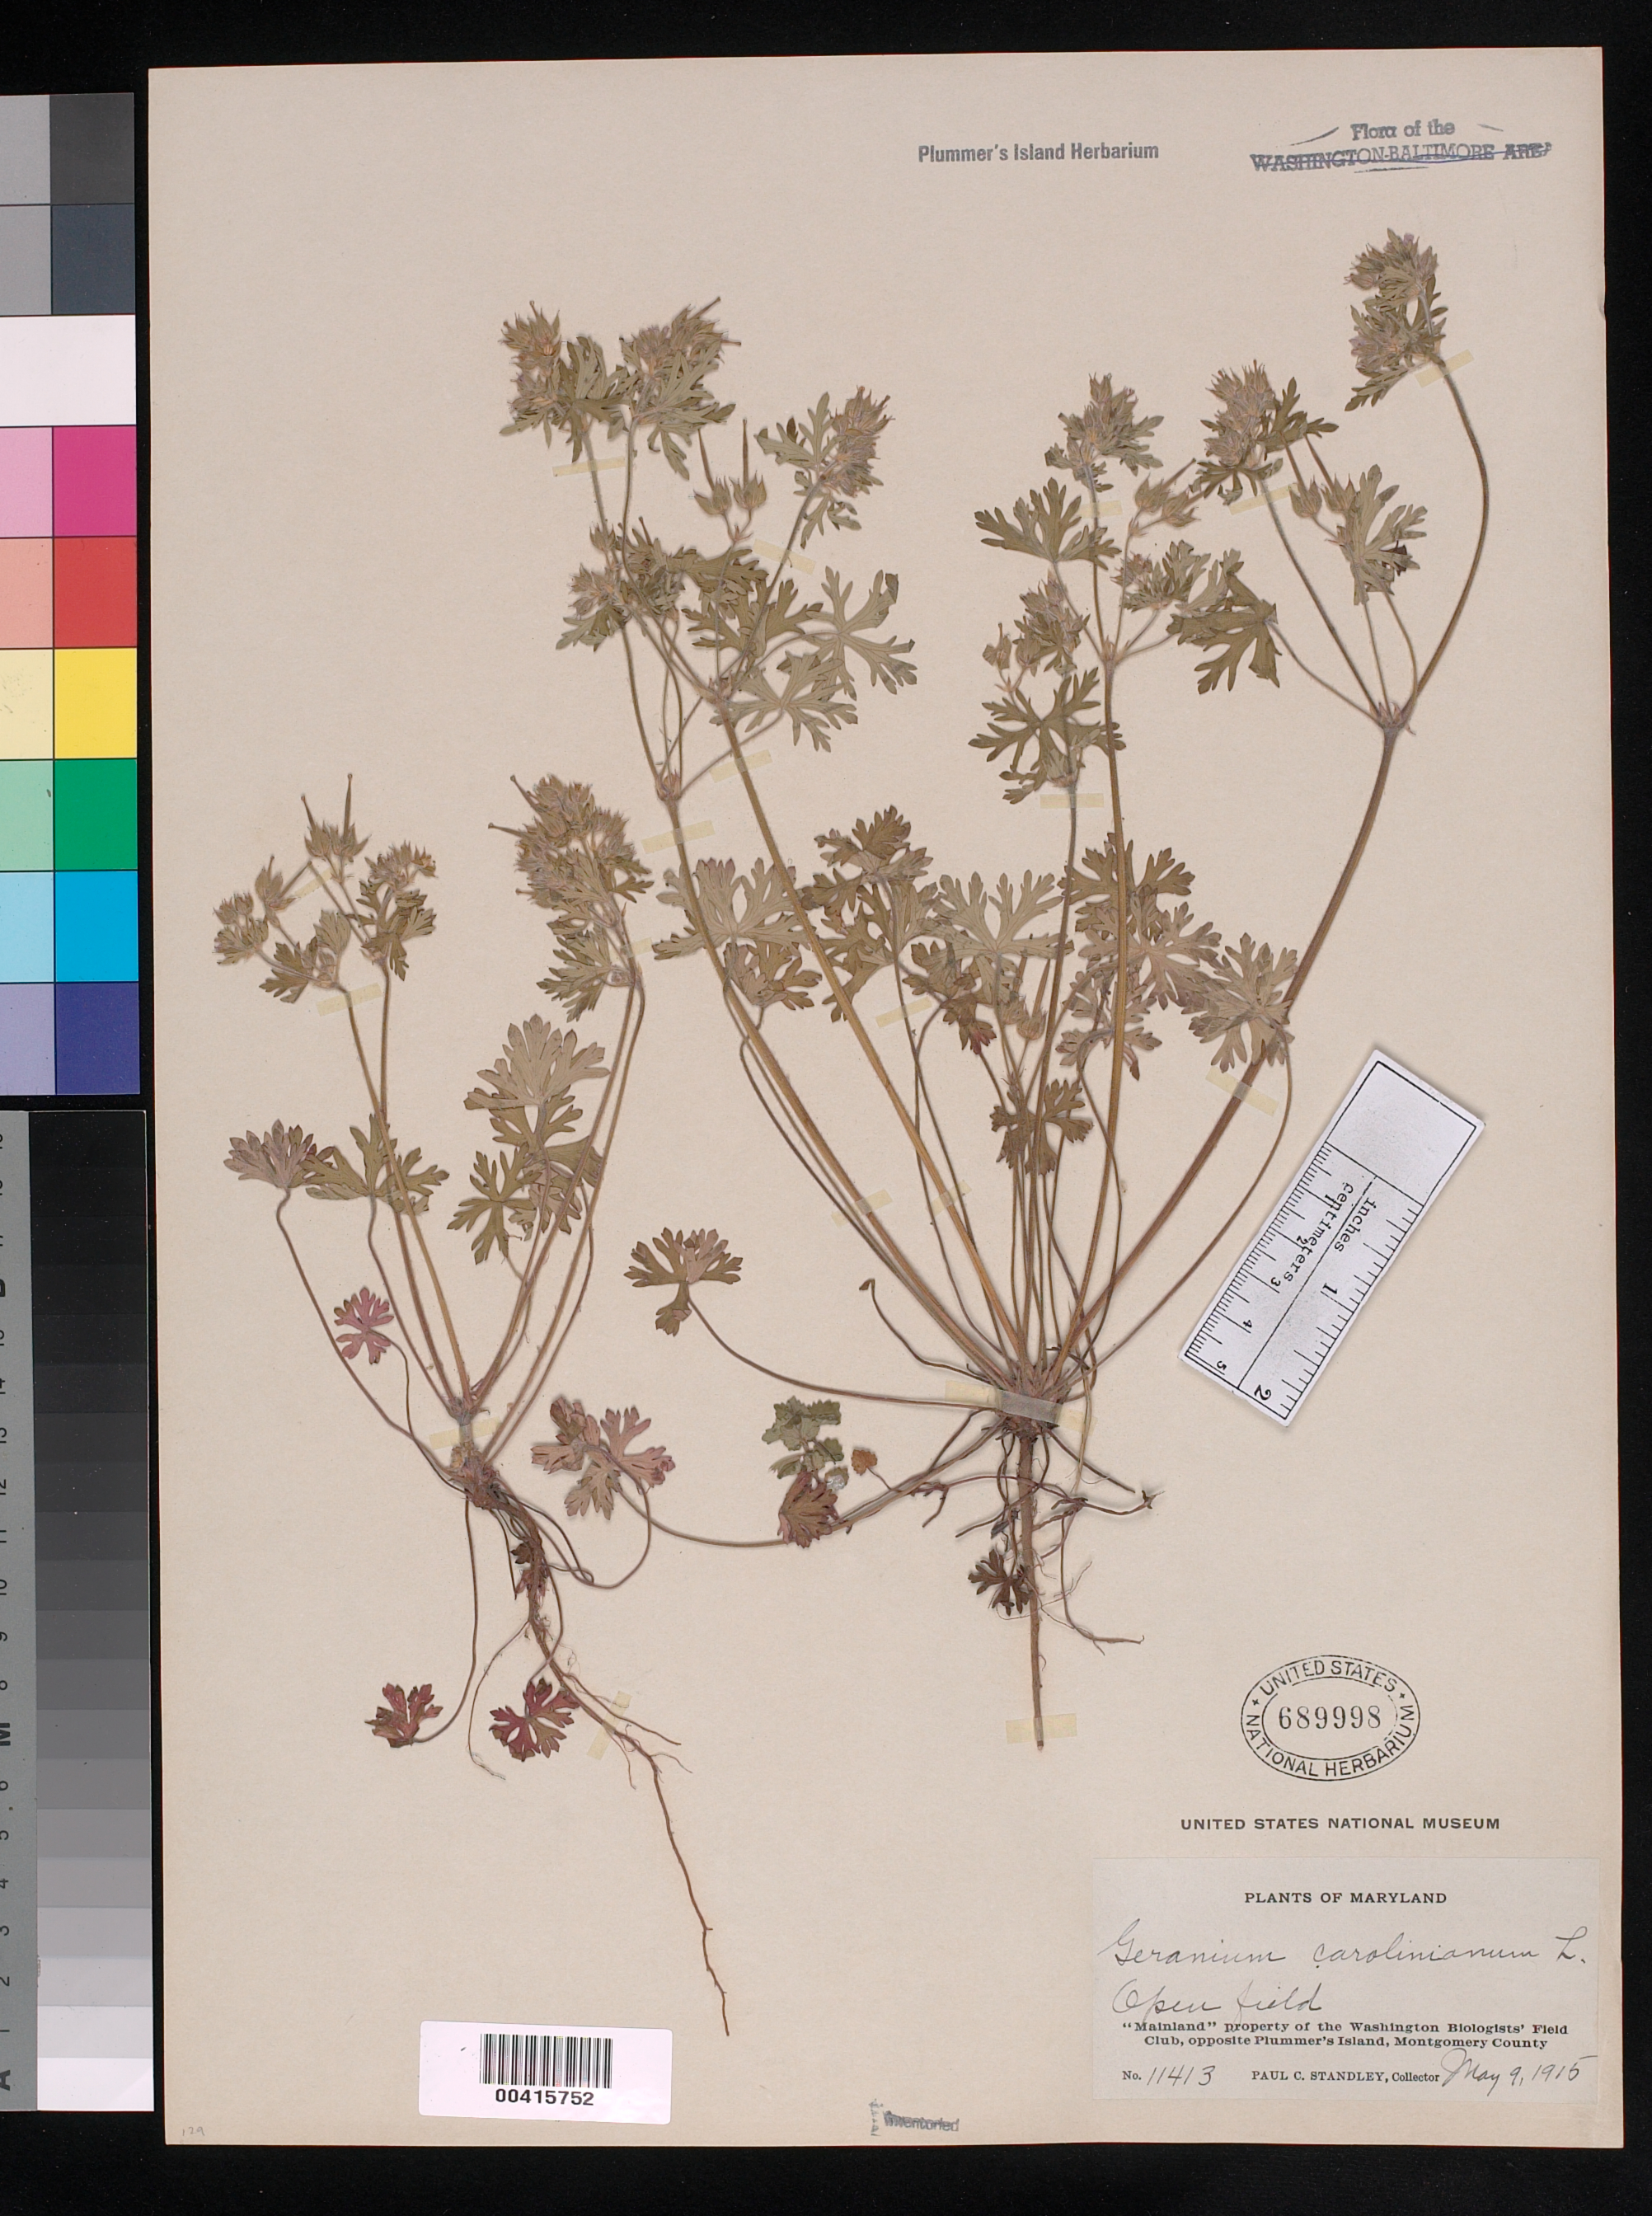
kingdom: Plantae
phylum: Tracheophyta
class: Magnoliopsida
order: Geraniales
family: Geraniaceae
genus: Geranium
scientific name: Geranium carolinianum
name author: L.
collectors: P. C. Standley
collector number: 11413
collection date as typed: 09 May 1915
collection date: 1915-05-09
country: United States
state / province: Maryland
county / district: Montgomery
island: Plummers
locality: Plummer's Island C. & O. Canal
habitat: Open field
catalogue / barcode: US 689998